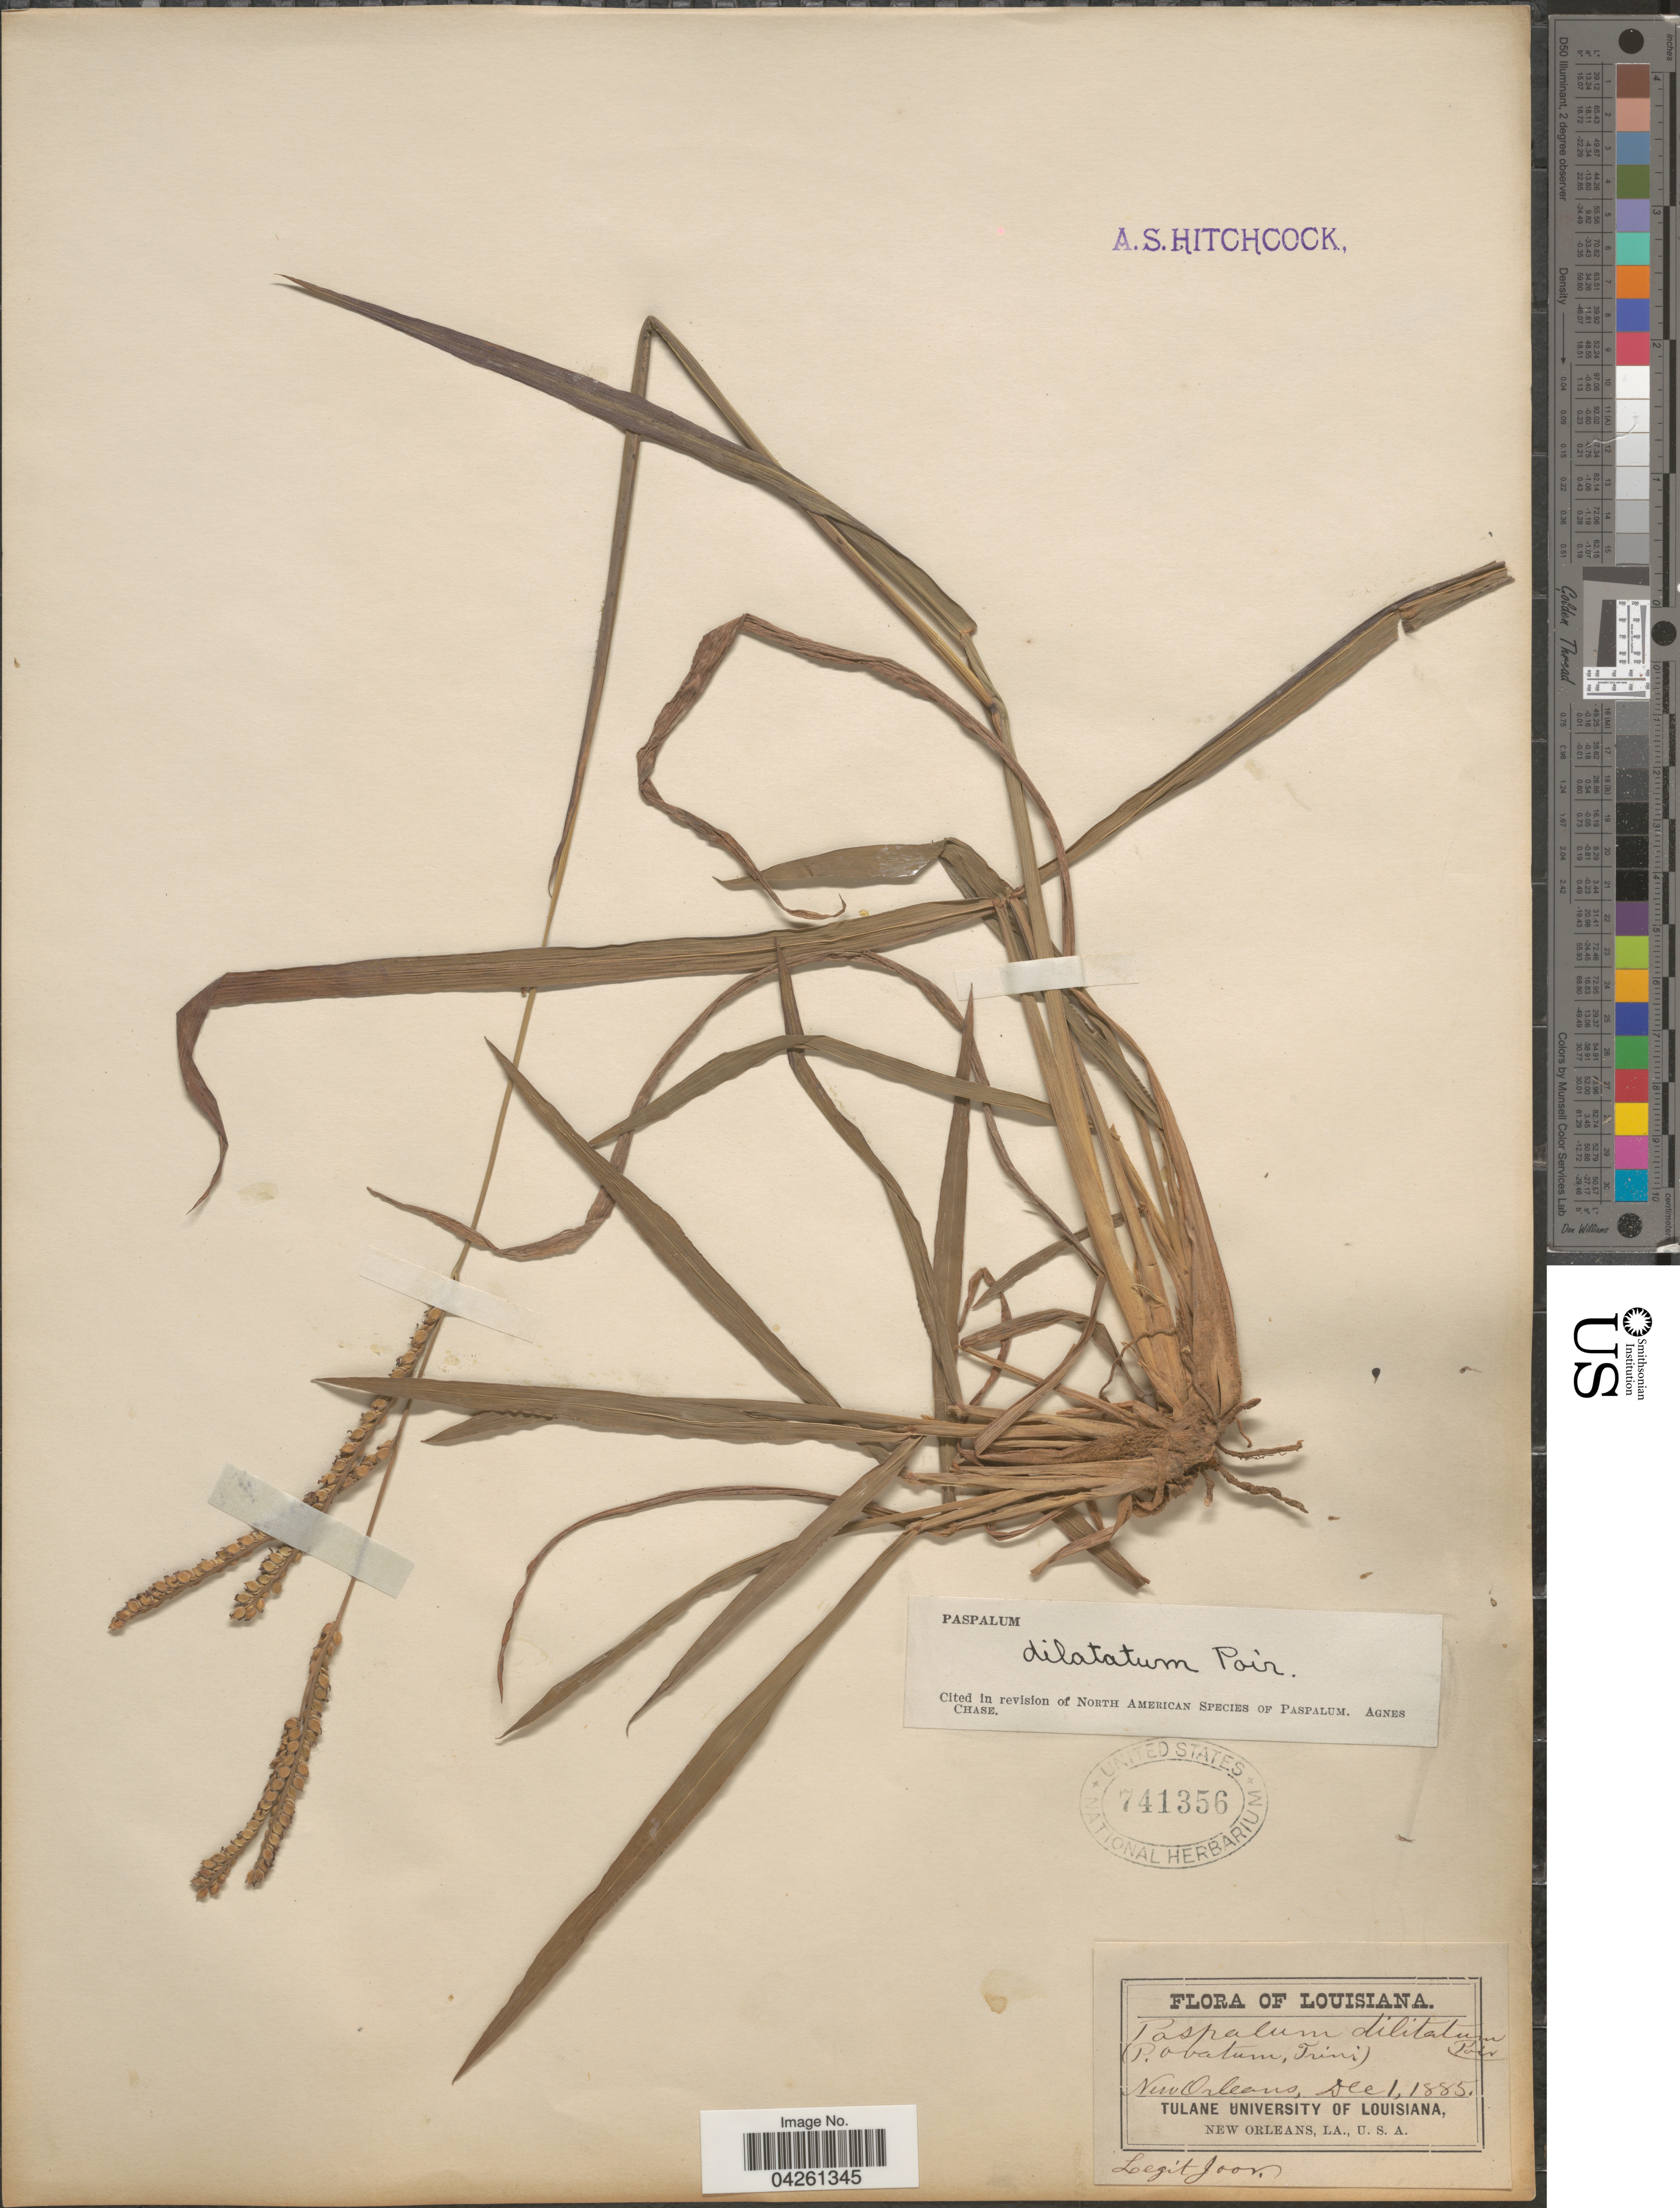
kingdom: Plantae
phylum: Tracheophyta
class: Liliopsida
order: Poales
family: Poaceae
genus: Paspalum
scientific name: Paspalum dilatatum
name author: Poir.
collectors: -. Joor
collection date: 1885-12-01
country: United States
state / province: Louisiana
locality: New Orleans.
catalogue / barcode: US 741356